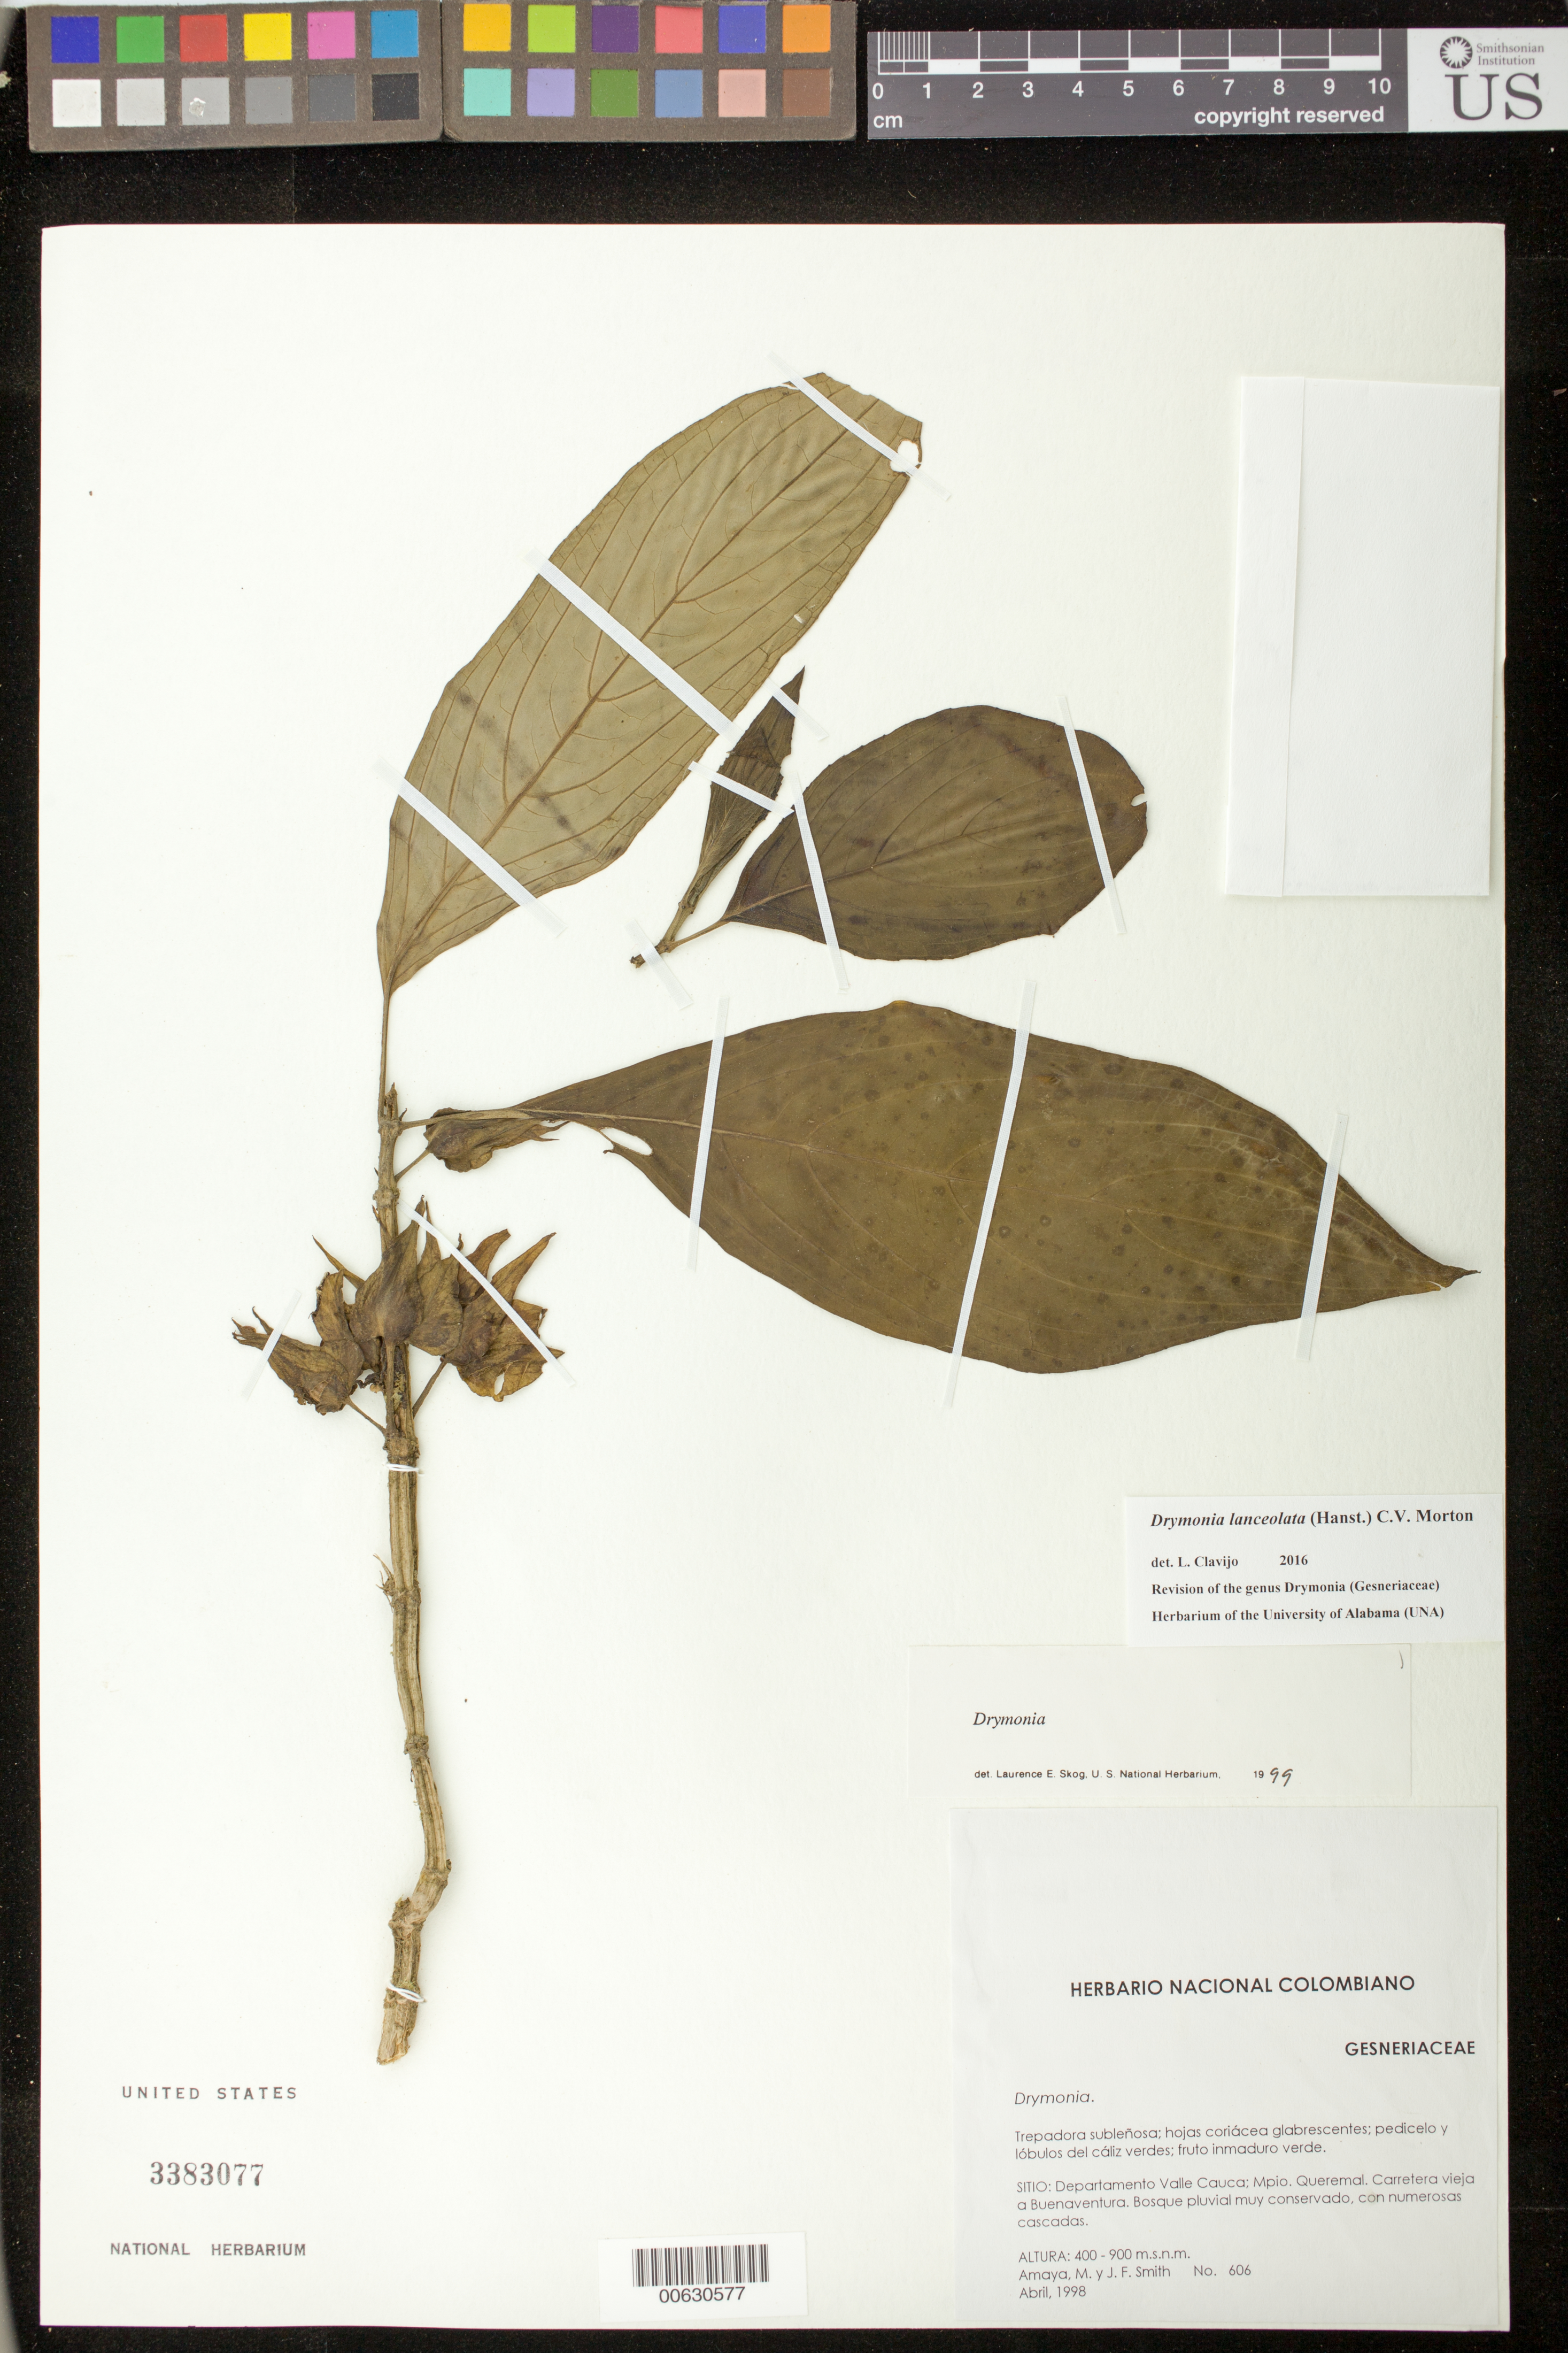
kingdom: Plantae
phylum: Tracheophyta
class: Magnoliopsida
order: Lamiales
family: Gesneriaceae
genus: Drymonia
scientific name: Drymonia sp.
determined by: Skog, Laurence E.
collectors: M. Amaya & J. F. Smith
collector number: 606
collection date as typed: Apr 1998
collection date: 1998-04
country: Colombia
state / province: Valle del Cauca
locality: Mpio. Queremal. Carretera vieja a Buenaventura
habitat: Bosque pluvial muy conservado, con numerosas cascadas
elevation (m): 400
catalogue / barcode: US 3383077